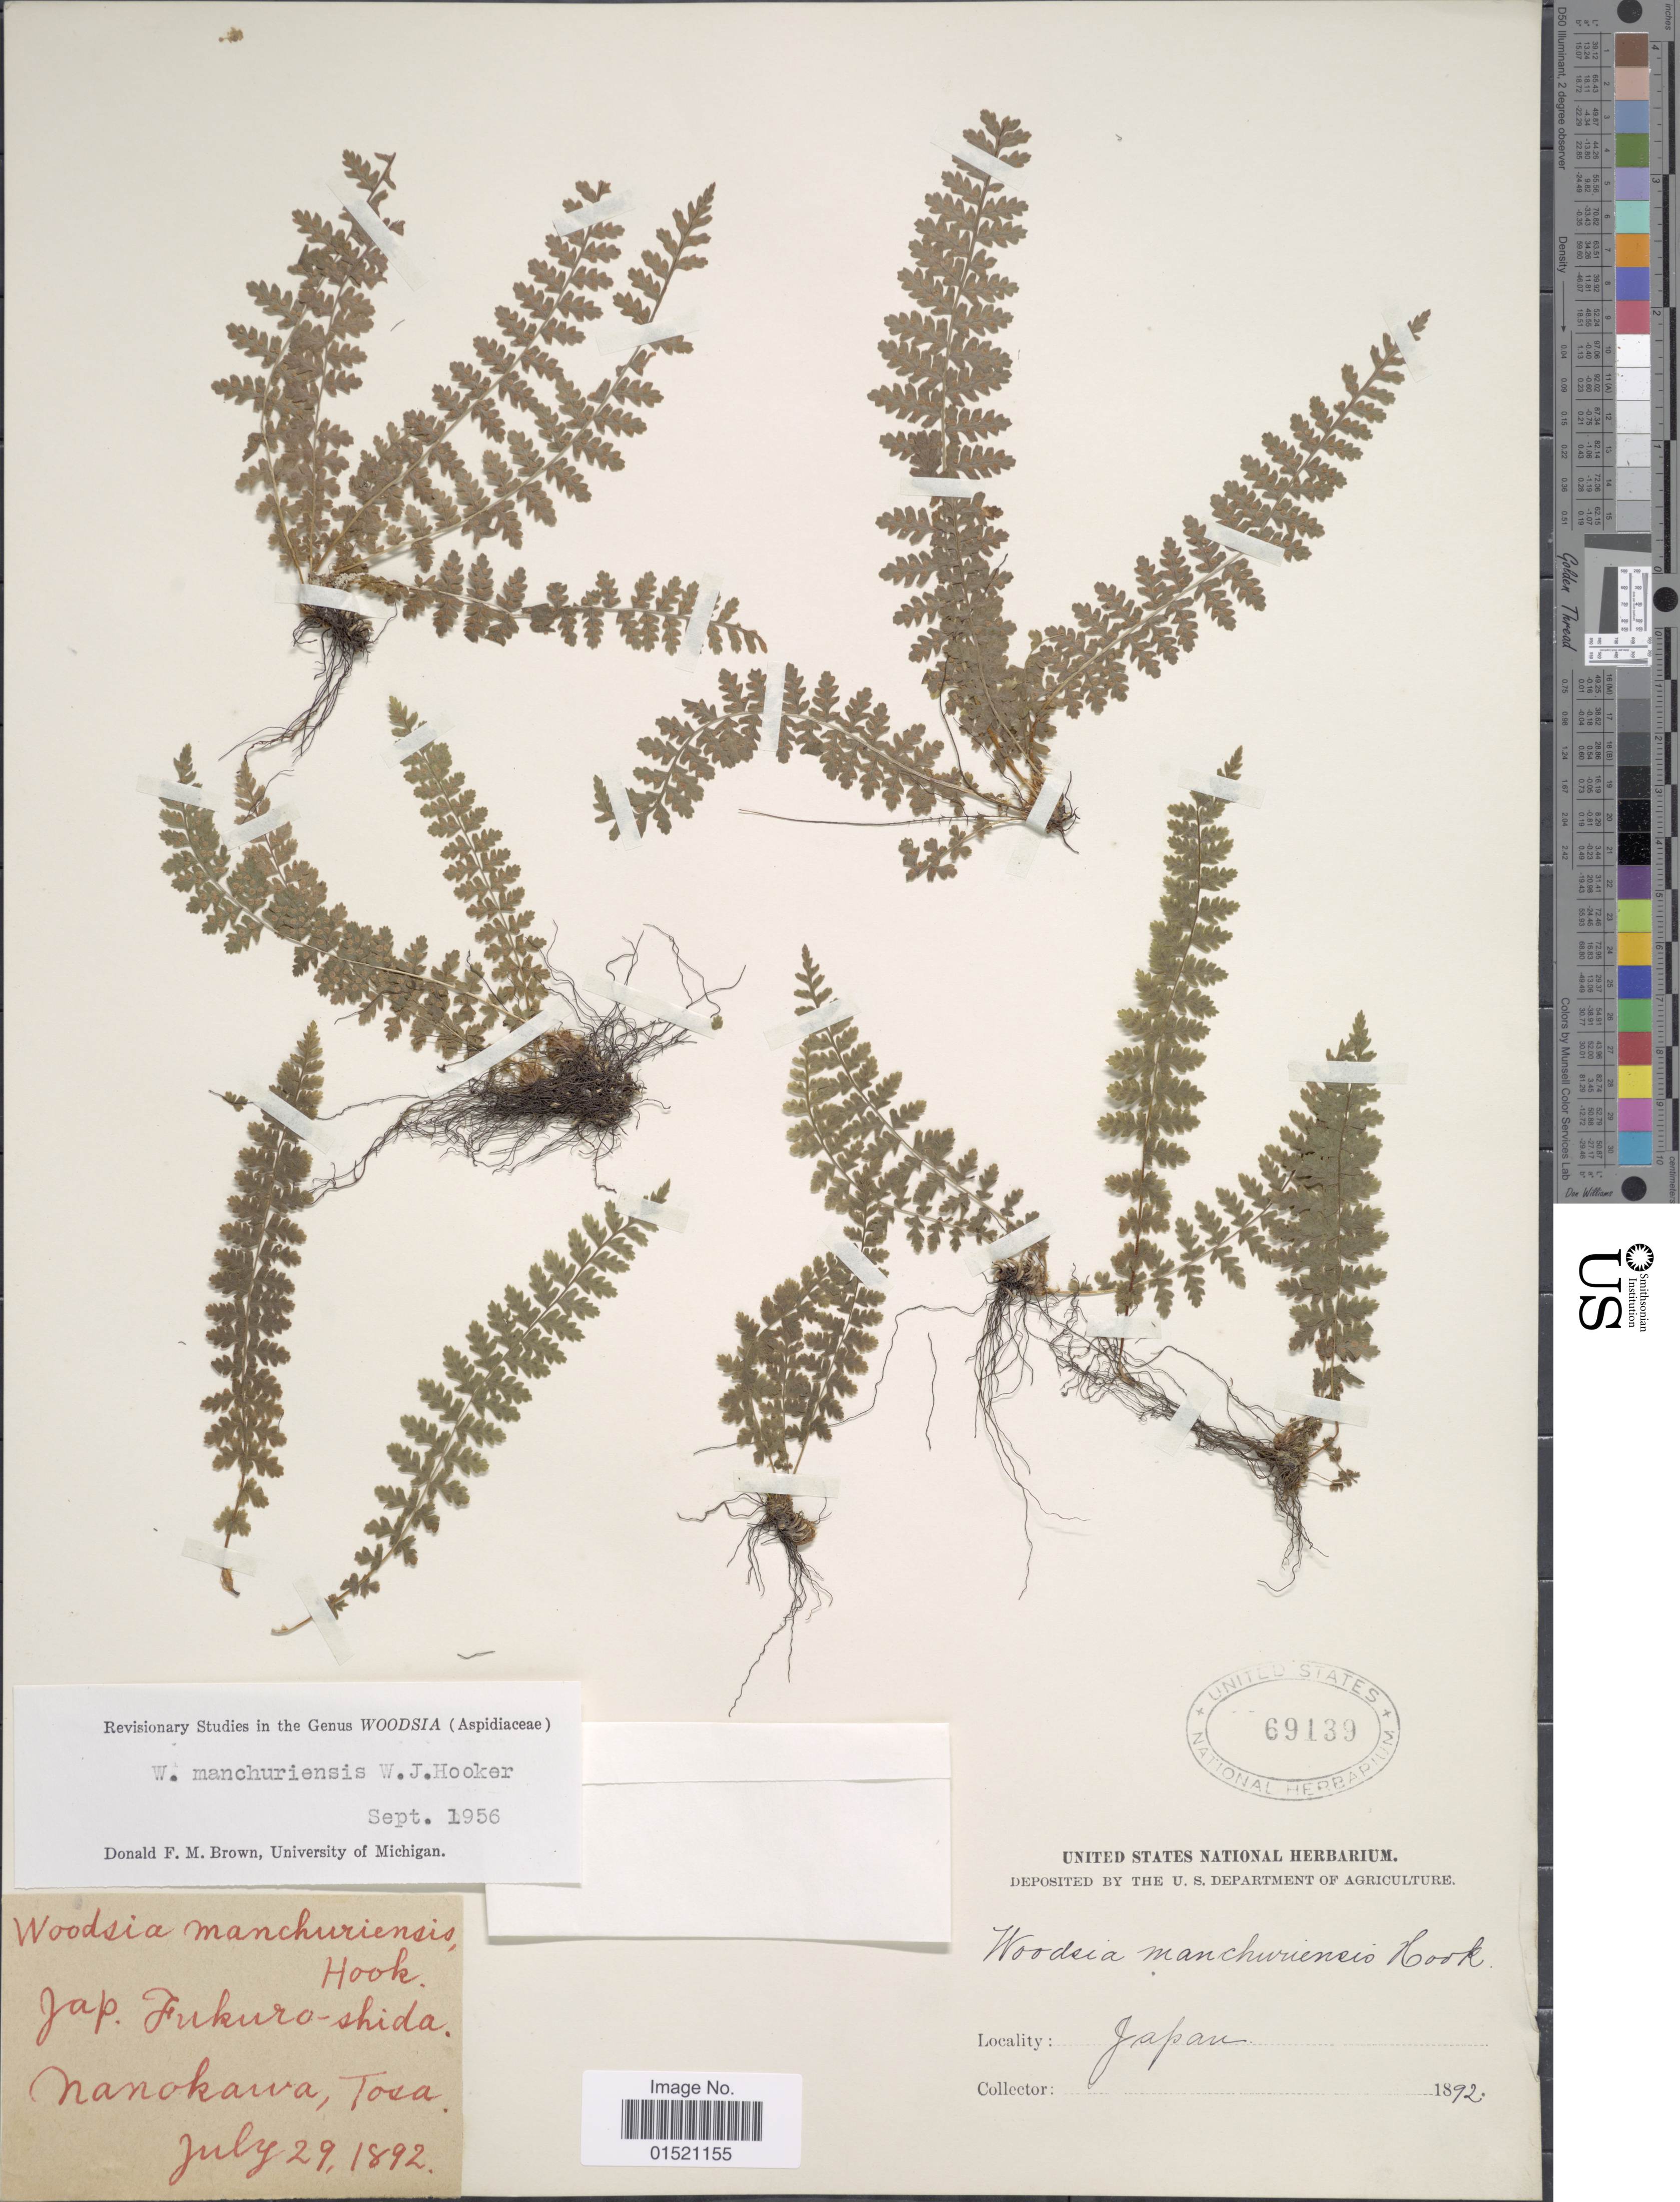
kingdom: Plantae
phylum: Tracheophyta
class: Polypodiopsida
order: Polypodiales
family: Woodsiaceae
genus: Woodsia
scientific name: Woodsia manchuriensis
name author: Hook.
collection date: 1892-07-29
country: Japan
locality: Fukuro-shida, Nanokawa, Tosa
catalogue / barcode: US 69139